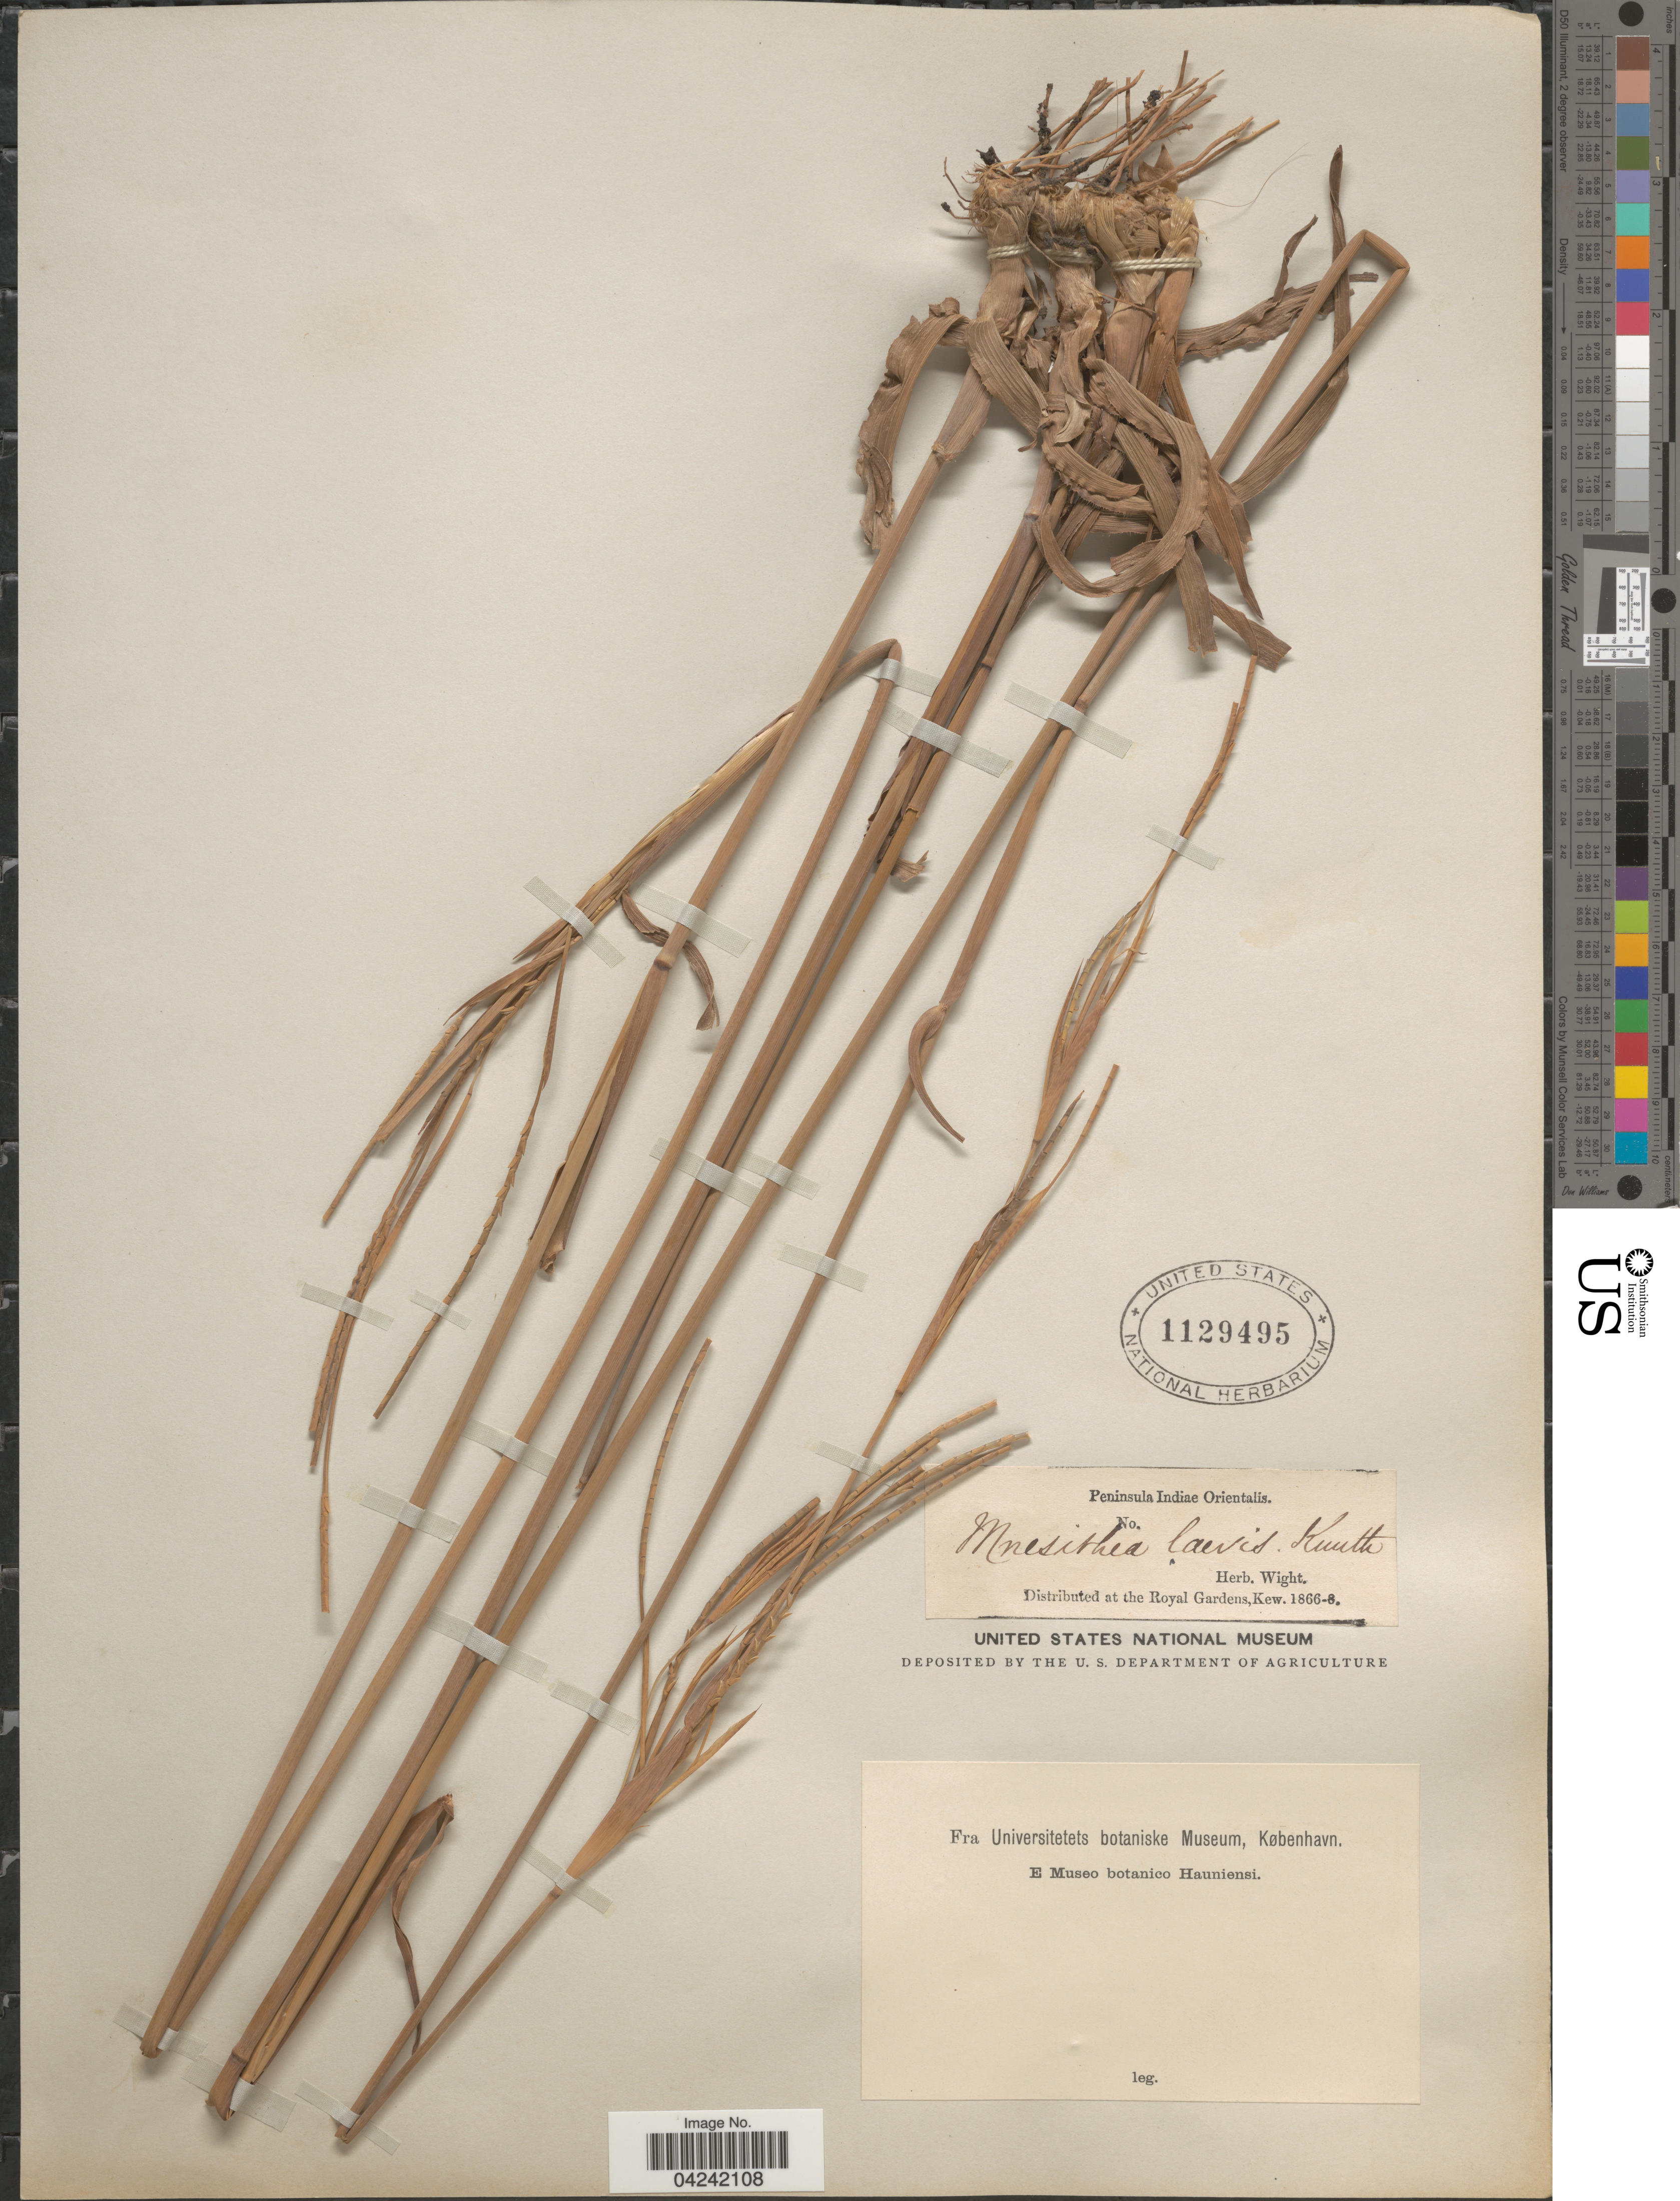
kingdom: Plantae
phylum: Tracheophyta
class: Liliopsida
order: Poales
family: Poaceae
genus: Ophiuros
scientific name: Ophiuros exaltatus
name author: (L.) Kuntze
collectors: ex Herb. Wight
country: India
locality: Peninsula Indiae Orientalis.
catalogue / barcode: US 1129495